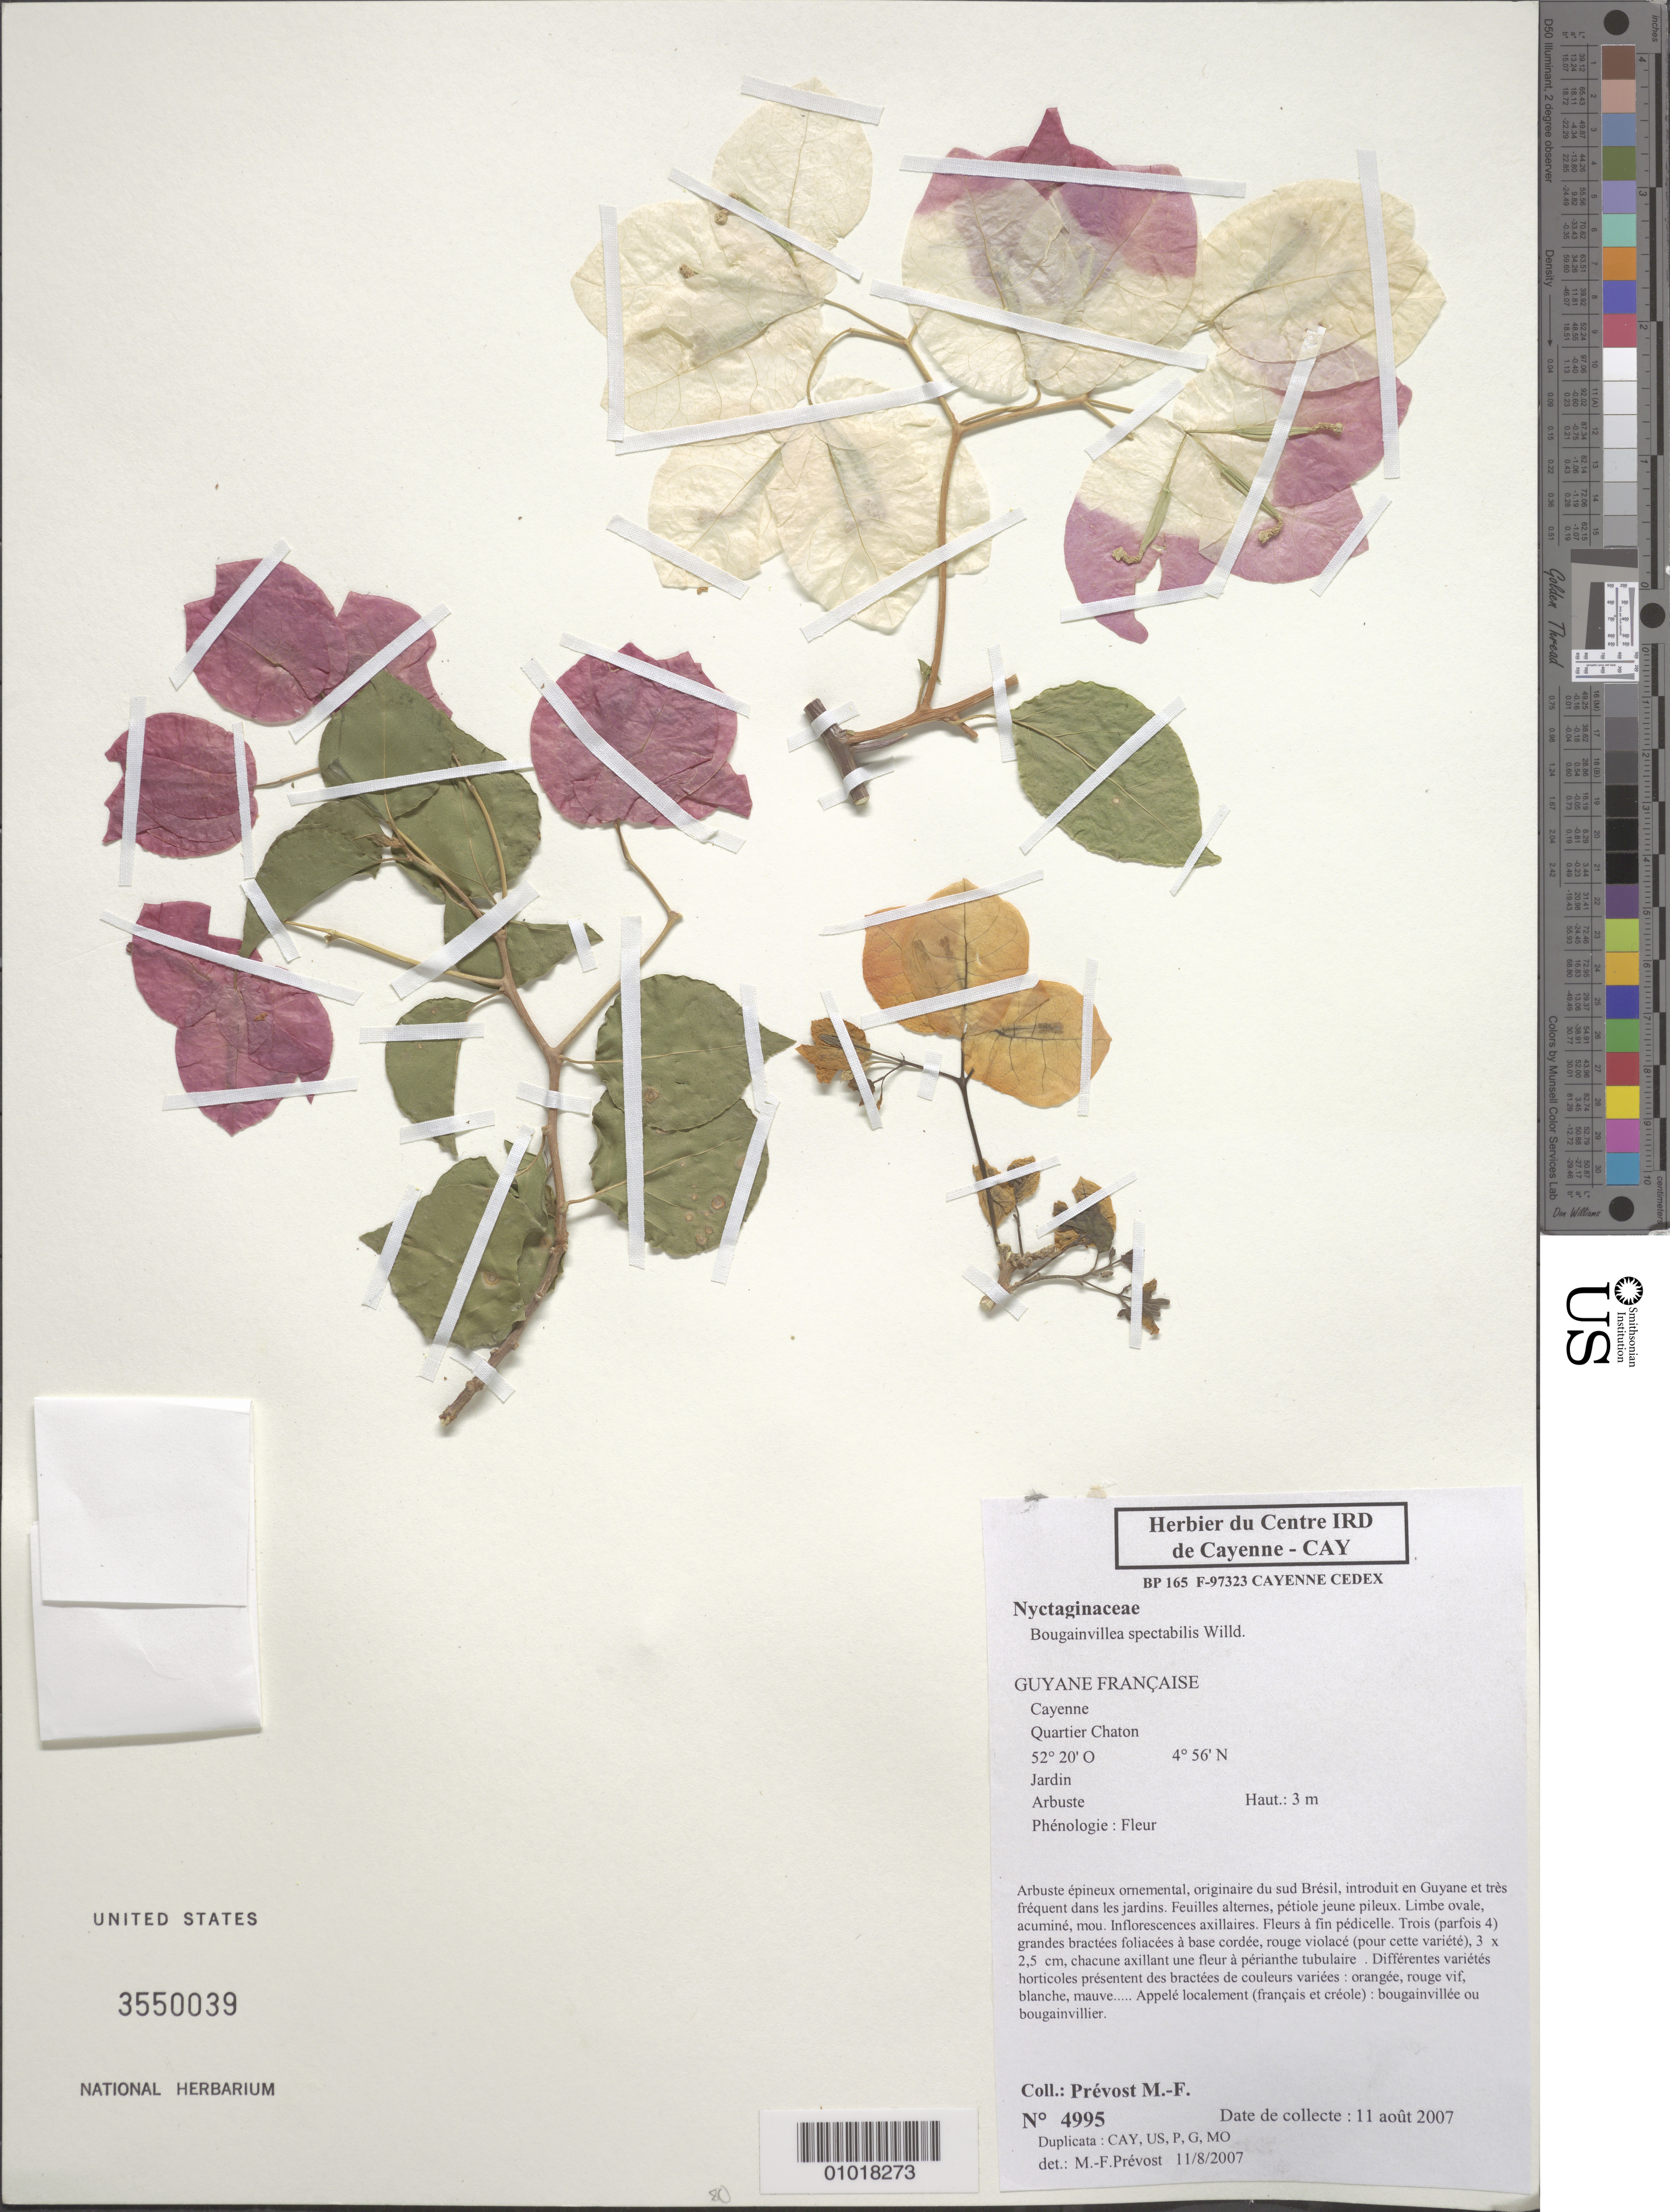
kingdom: Plantae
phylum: Tracheophyta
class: Magnoliopsida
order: Caryophyllales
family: Nyctaginaceae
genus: Bougainvillea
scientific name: Bougainvillea spectabilis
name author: Willd.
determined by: Prévost, M.-F.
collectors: M.-F. Prévost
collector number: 4995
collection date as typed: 11-Aug-07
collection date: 2007-08-11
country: French Guiana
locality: Cayenne, Quartier Chaton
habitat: Jardin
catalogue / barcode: US 3550039